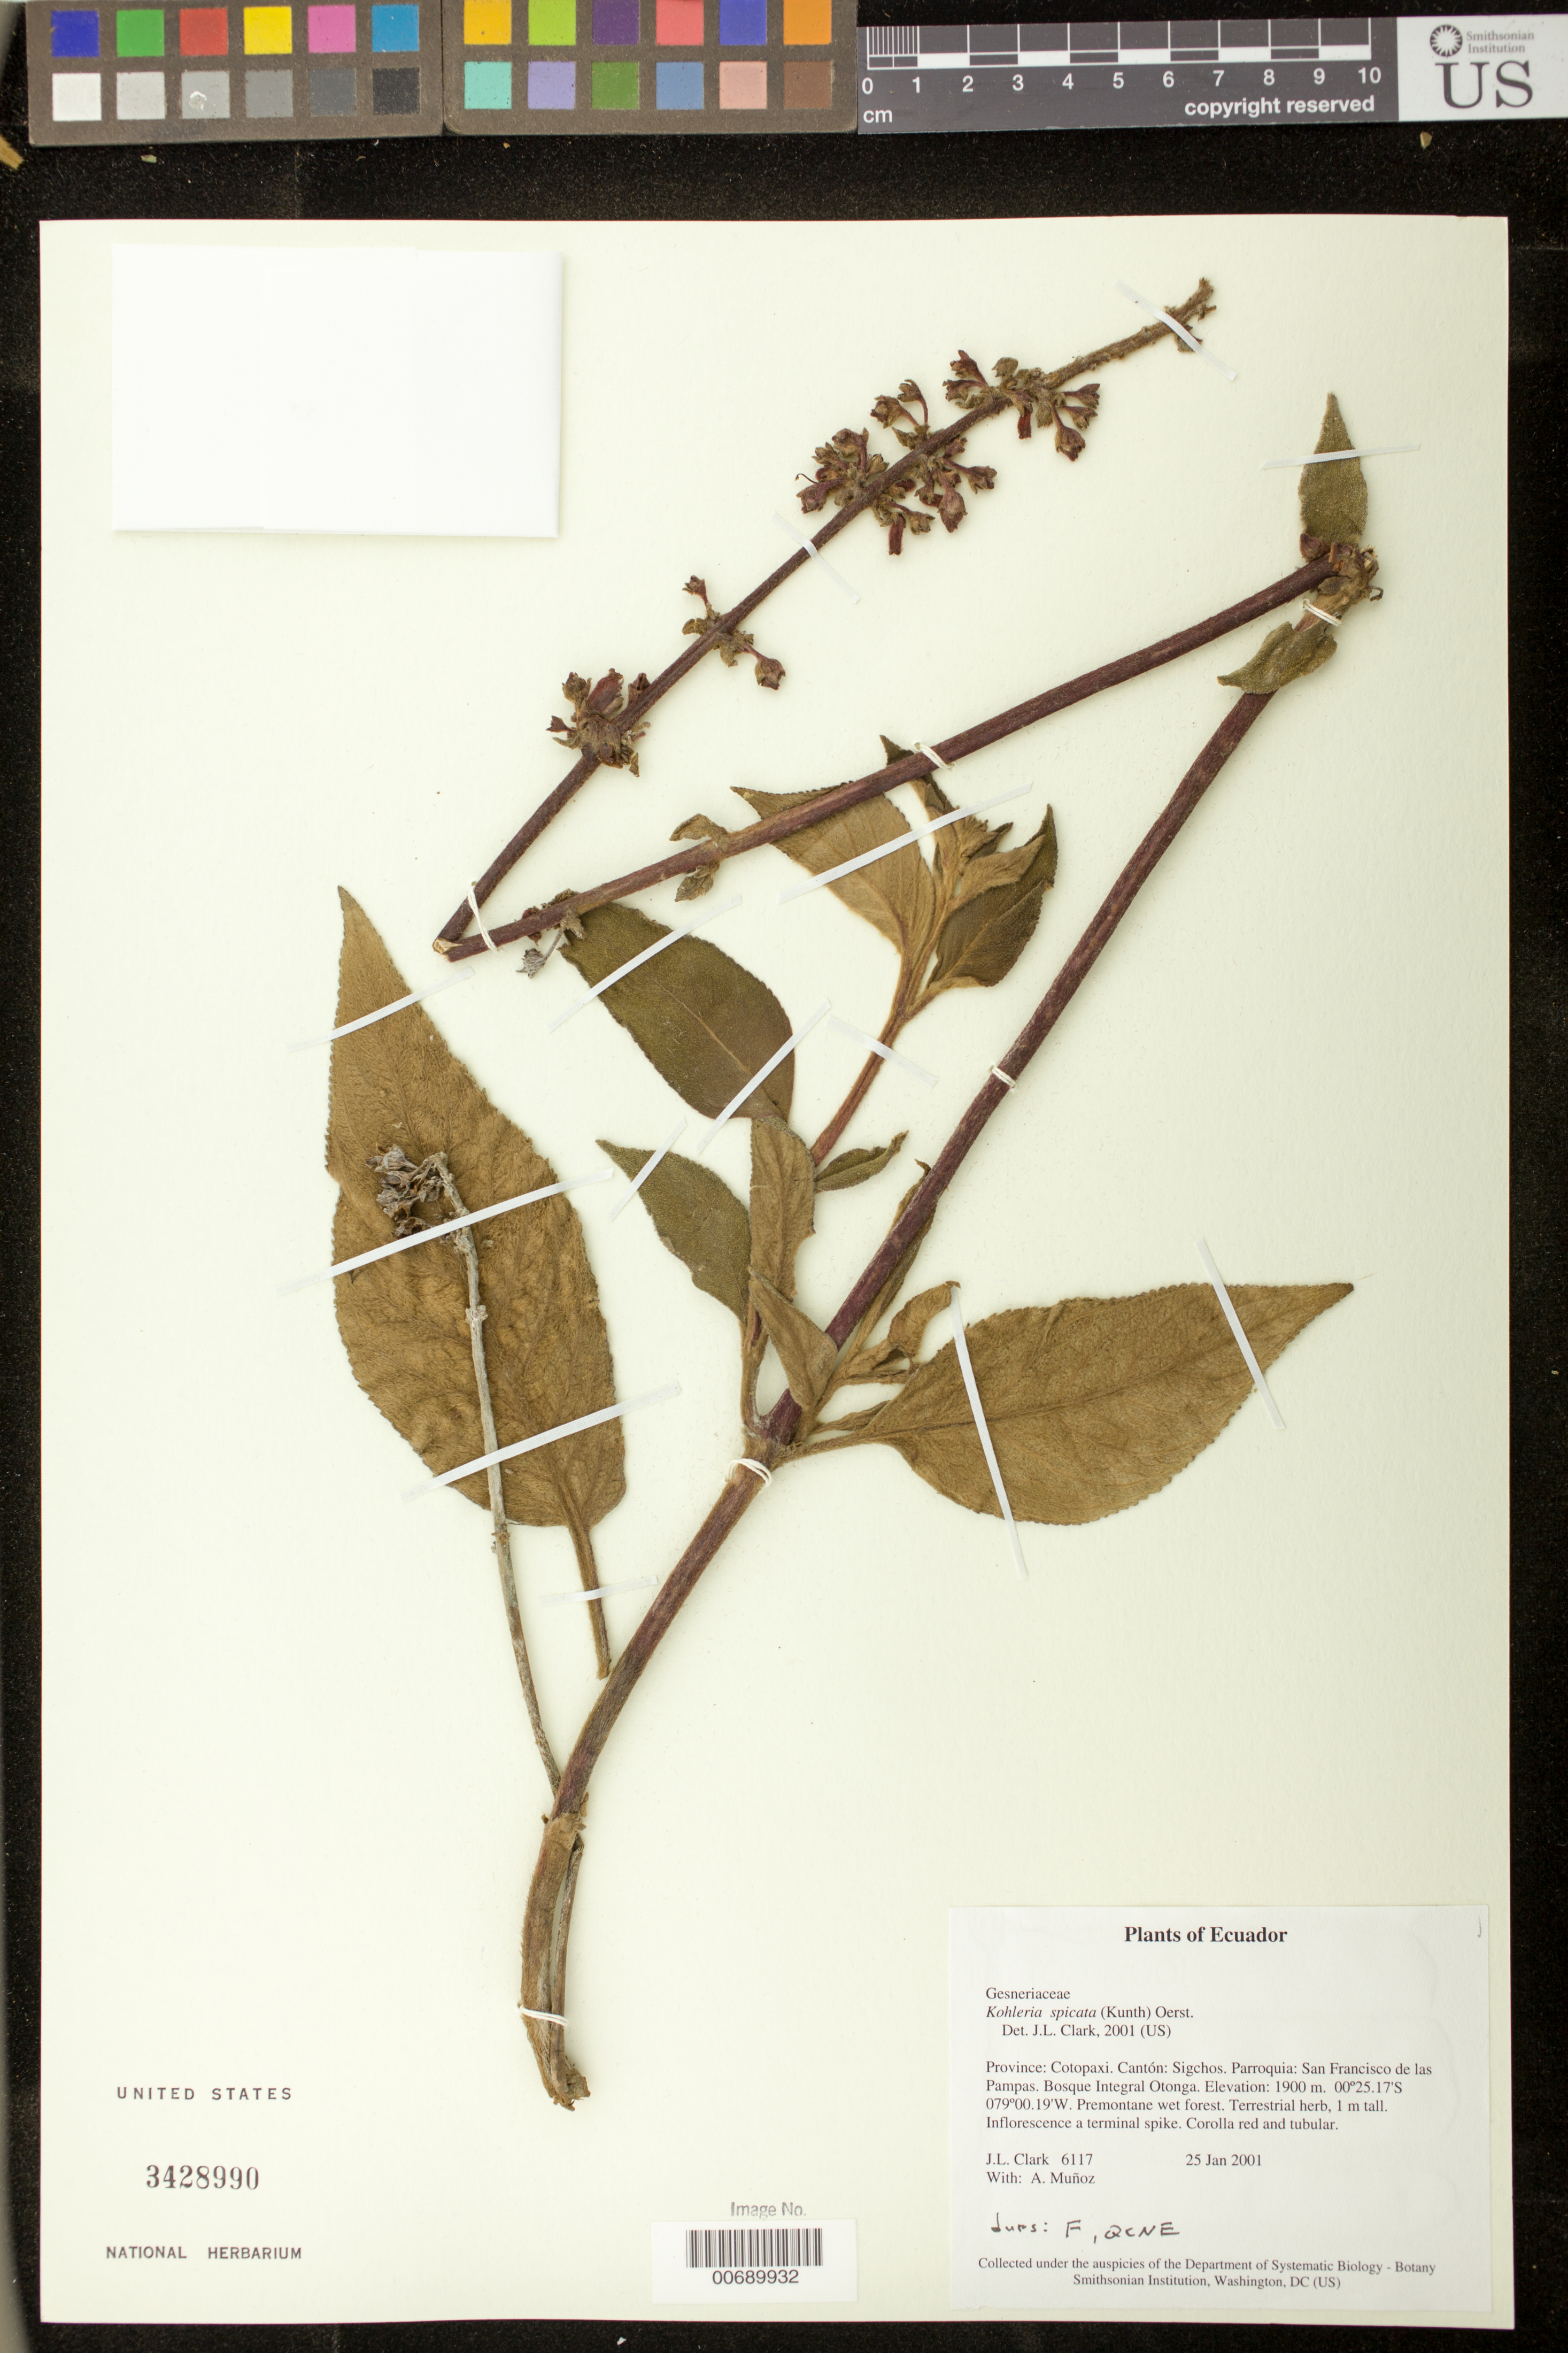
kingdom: Plantae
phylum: Tracheophyta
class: Magnoliopsida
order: Lamiales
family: Gesneriaceae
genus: Kohleria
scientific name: Kohleria spicata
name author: (Kunth) Oerst.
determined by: Clark, J. L., (SEL), The Marie Selby Botanical Garden (UNITED STATES)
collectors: J. L. Clark & A. Muñoz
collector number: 06117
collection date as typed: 25 Jan 2001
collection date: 2001-01-25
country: Ecuador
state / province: Cotopaxi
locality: Sigchos. Parroquia: San Francisco de las Pampas. Bosque Integral Otonga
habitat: Premontane wet forest.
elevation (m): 1900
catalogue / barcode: US 3428990